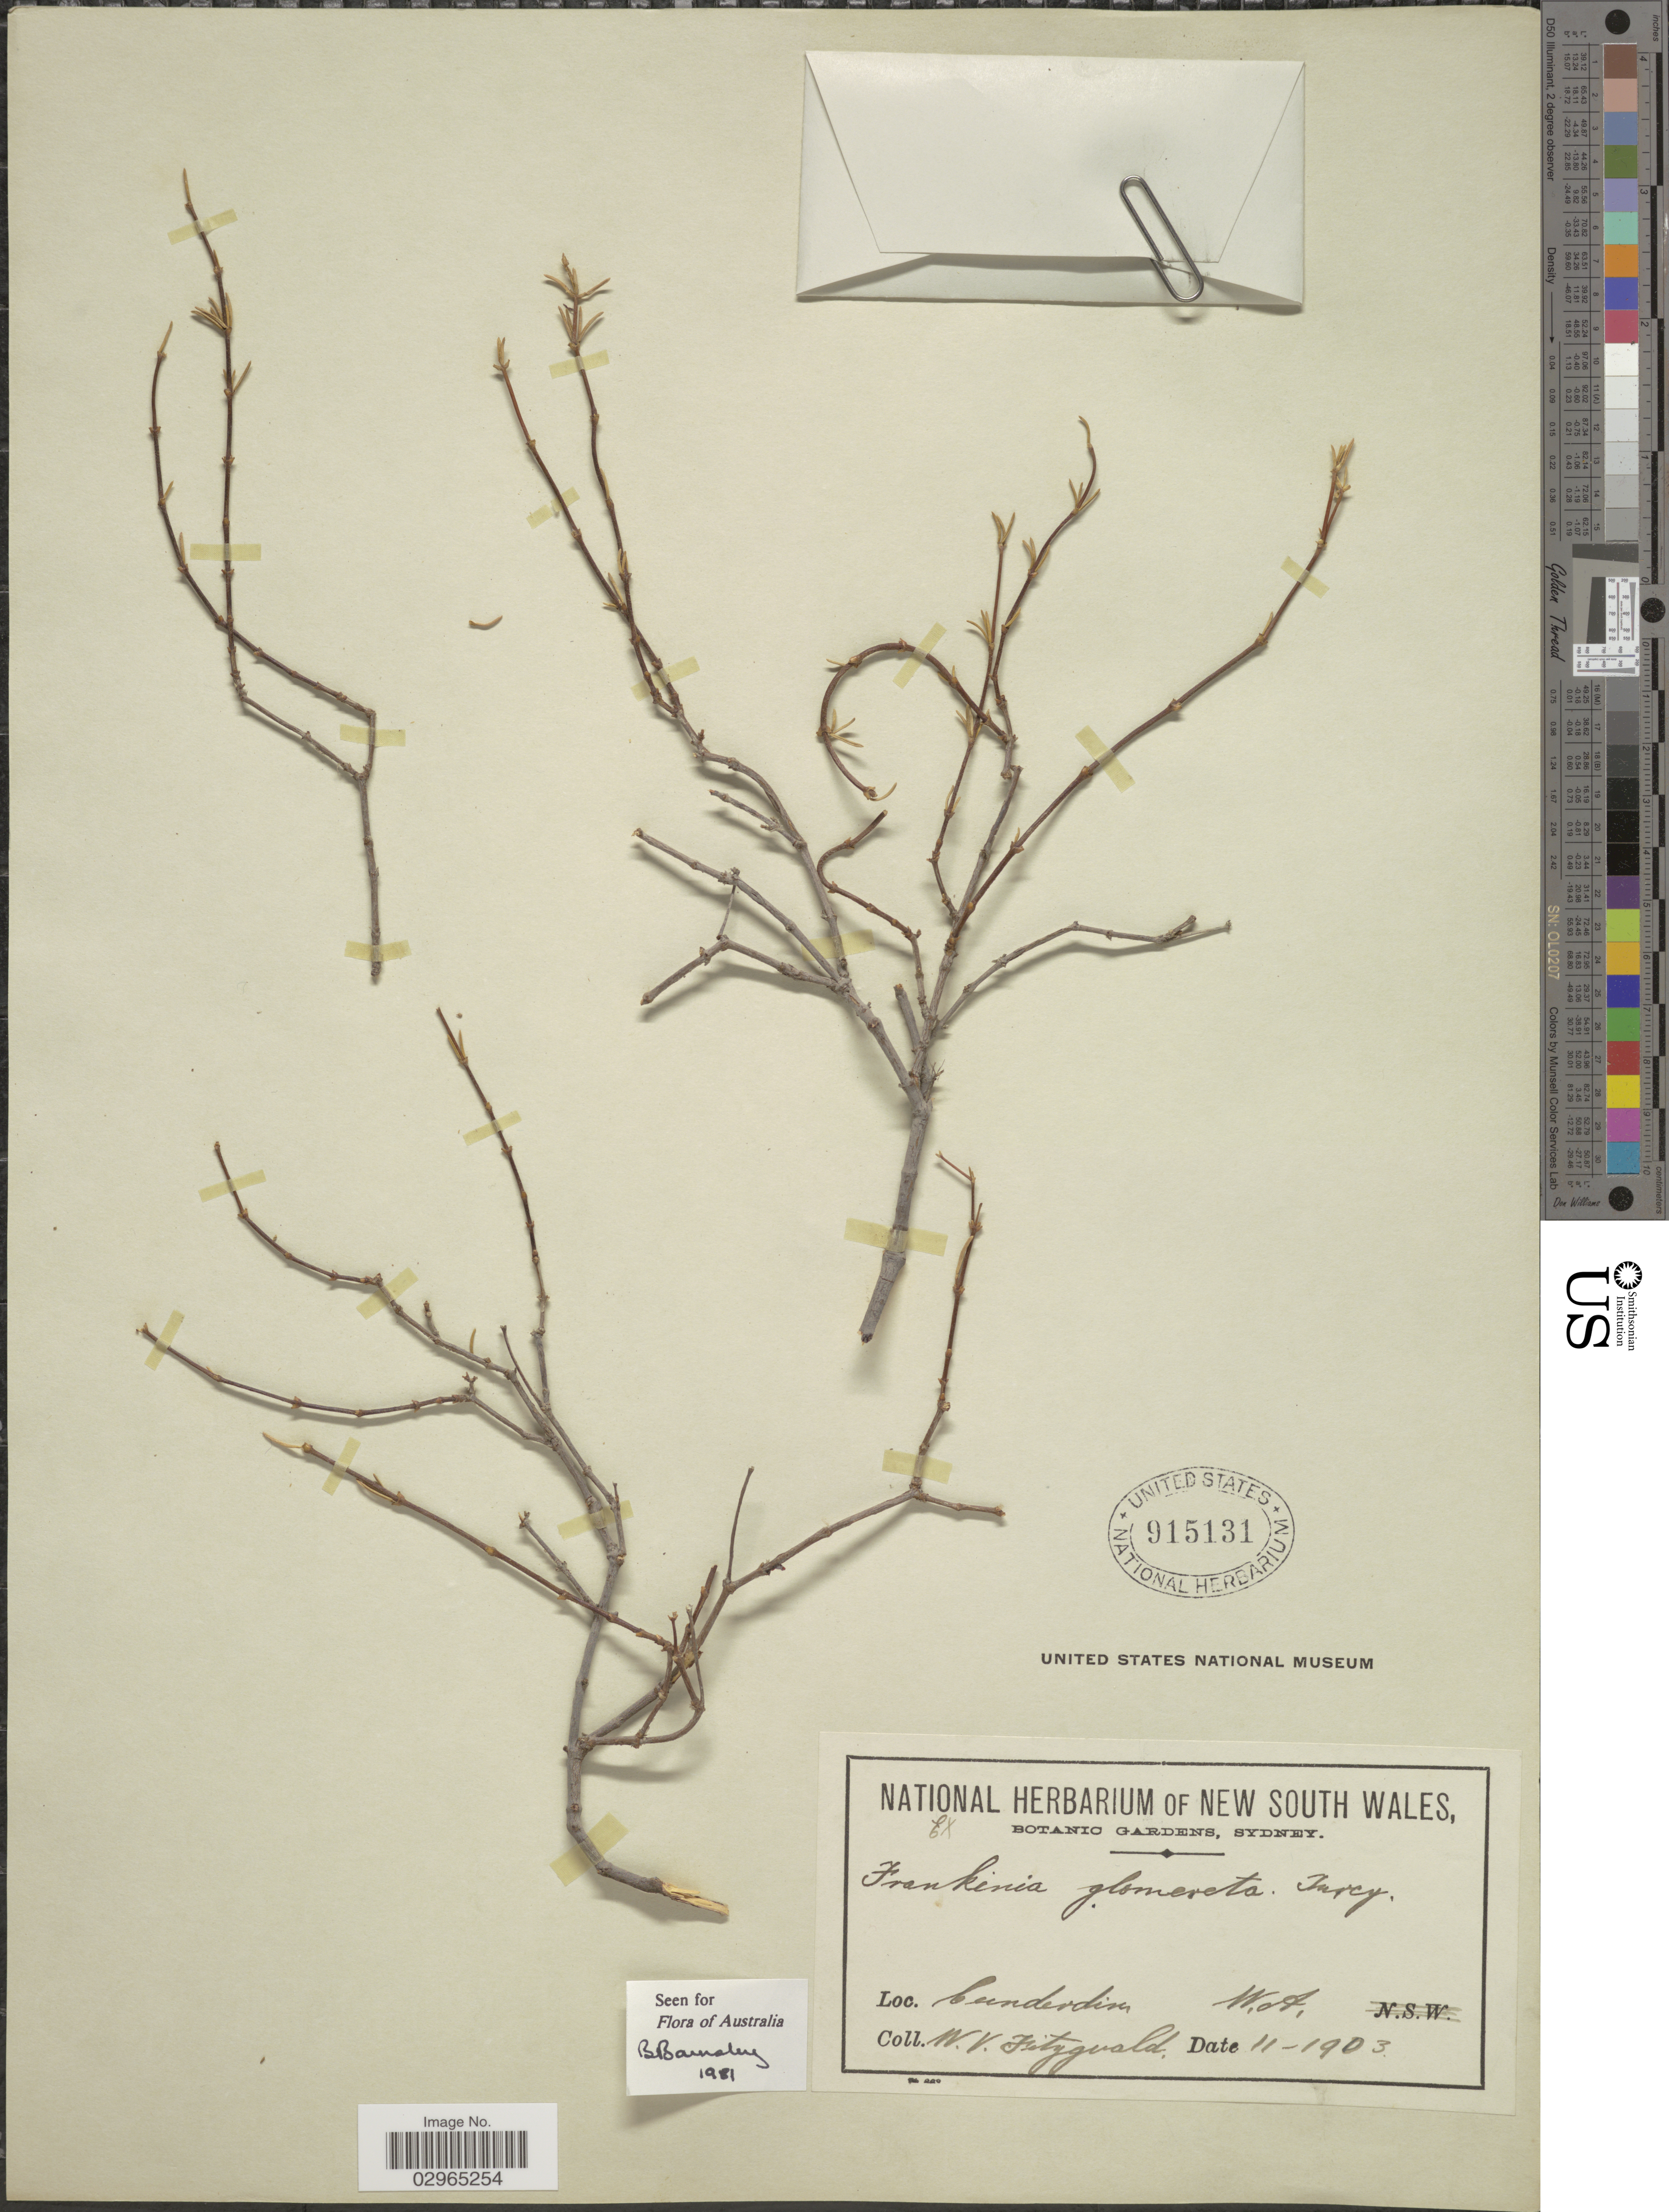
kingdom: Plantae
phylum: Tracheophyta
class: Magnoliopsida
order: Caryophyllales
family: Frankeniaceae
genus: Frankenia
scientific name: Frankenia glomerata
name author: Turcz.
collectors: W. Fitzgerald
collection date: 1903-11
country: Australia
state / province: Western Australia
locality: Cunderdin, W.A.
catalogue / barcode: US 915131